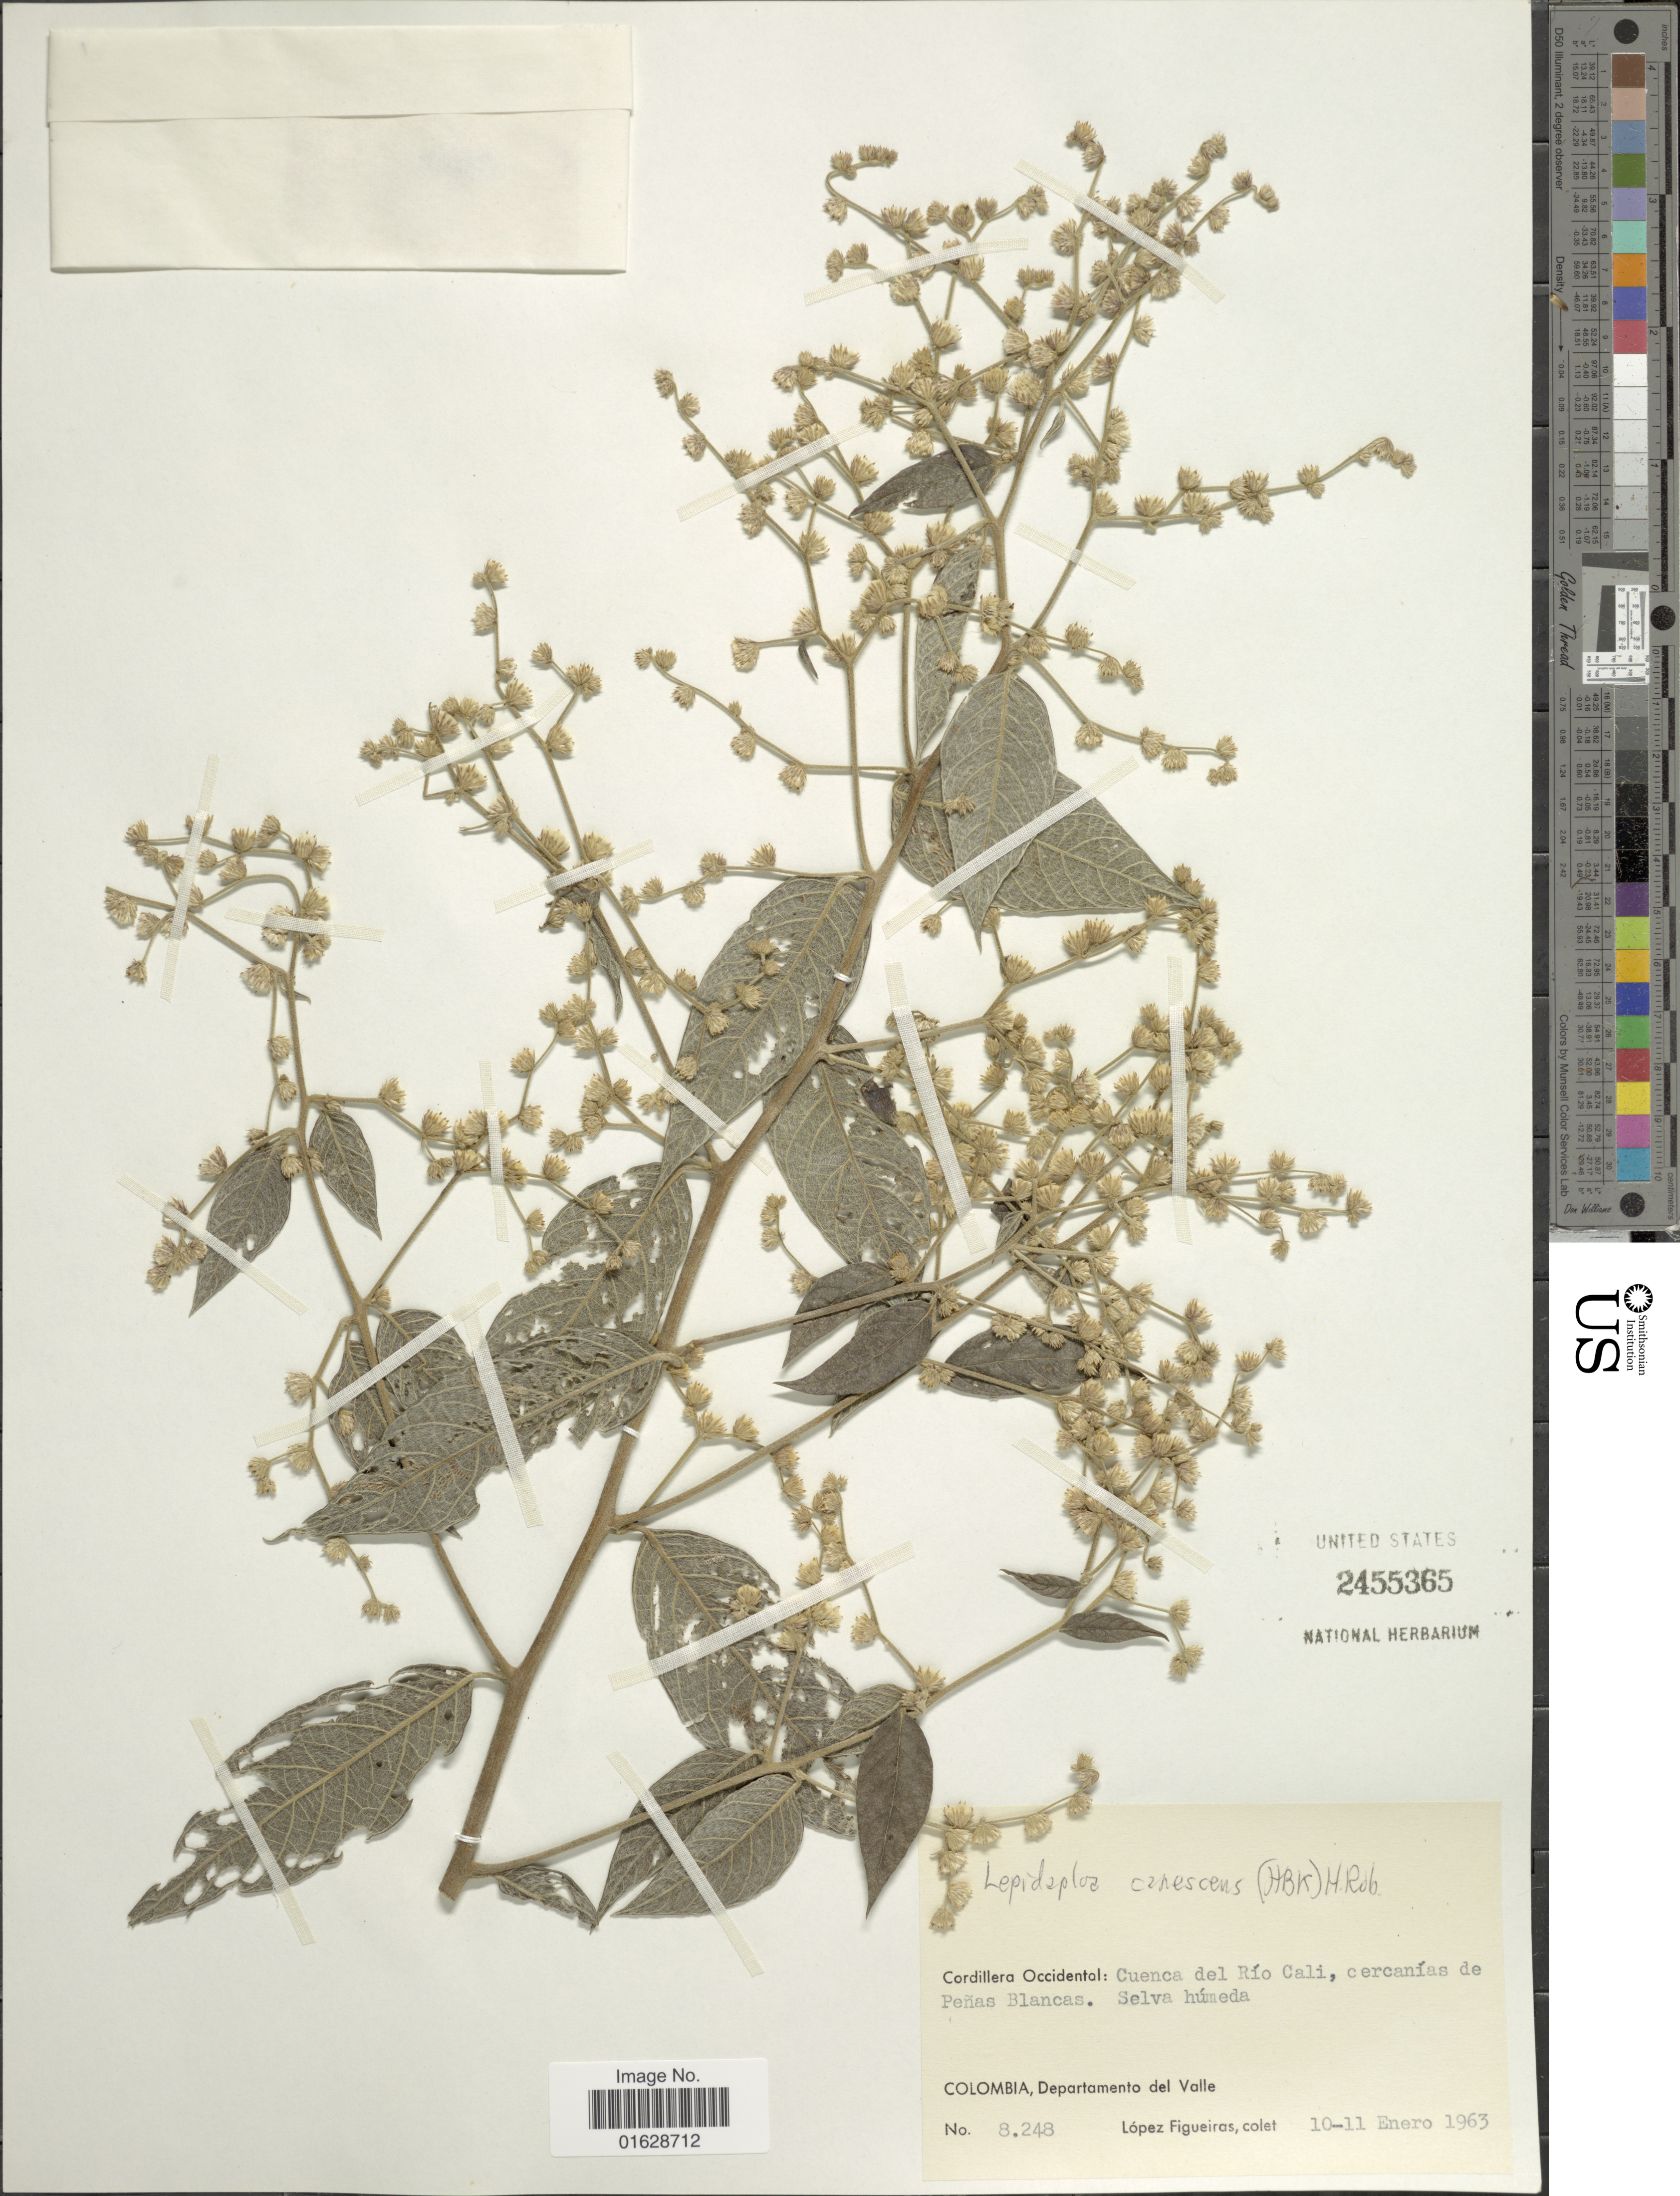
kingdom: Plantae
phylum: Tracheophyta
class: Magnoliopsida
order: Asterales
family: Asteraceae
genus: Lepidaploa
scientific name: Lepidaploa canescens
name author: (Kunth) H. Rob.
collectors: M. López Figueiras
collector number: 8248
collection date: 1963-01-10/1963-01-11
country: Colombia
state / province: Valle del Cauca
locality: Cordillera Occidental: Cuenca del Rio Cali, cercanias de Peñas Blancas. Selva humeda. Colombia, Departamento del Valle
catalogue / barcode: US 2455365